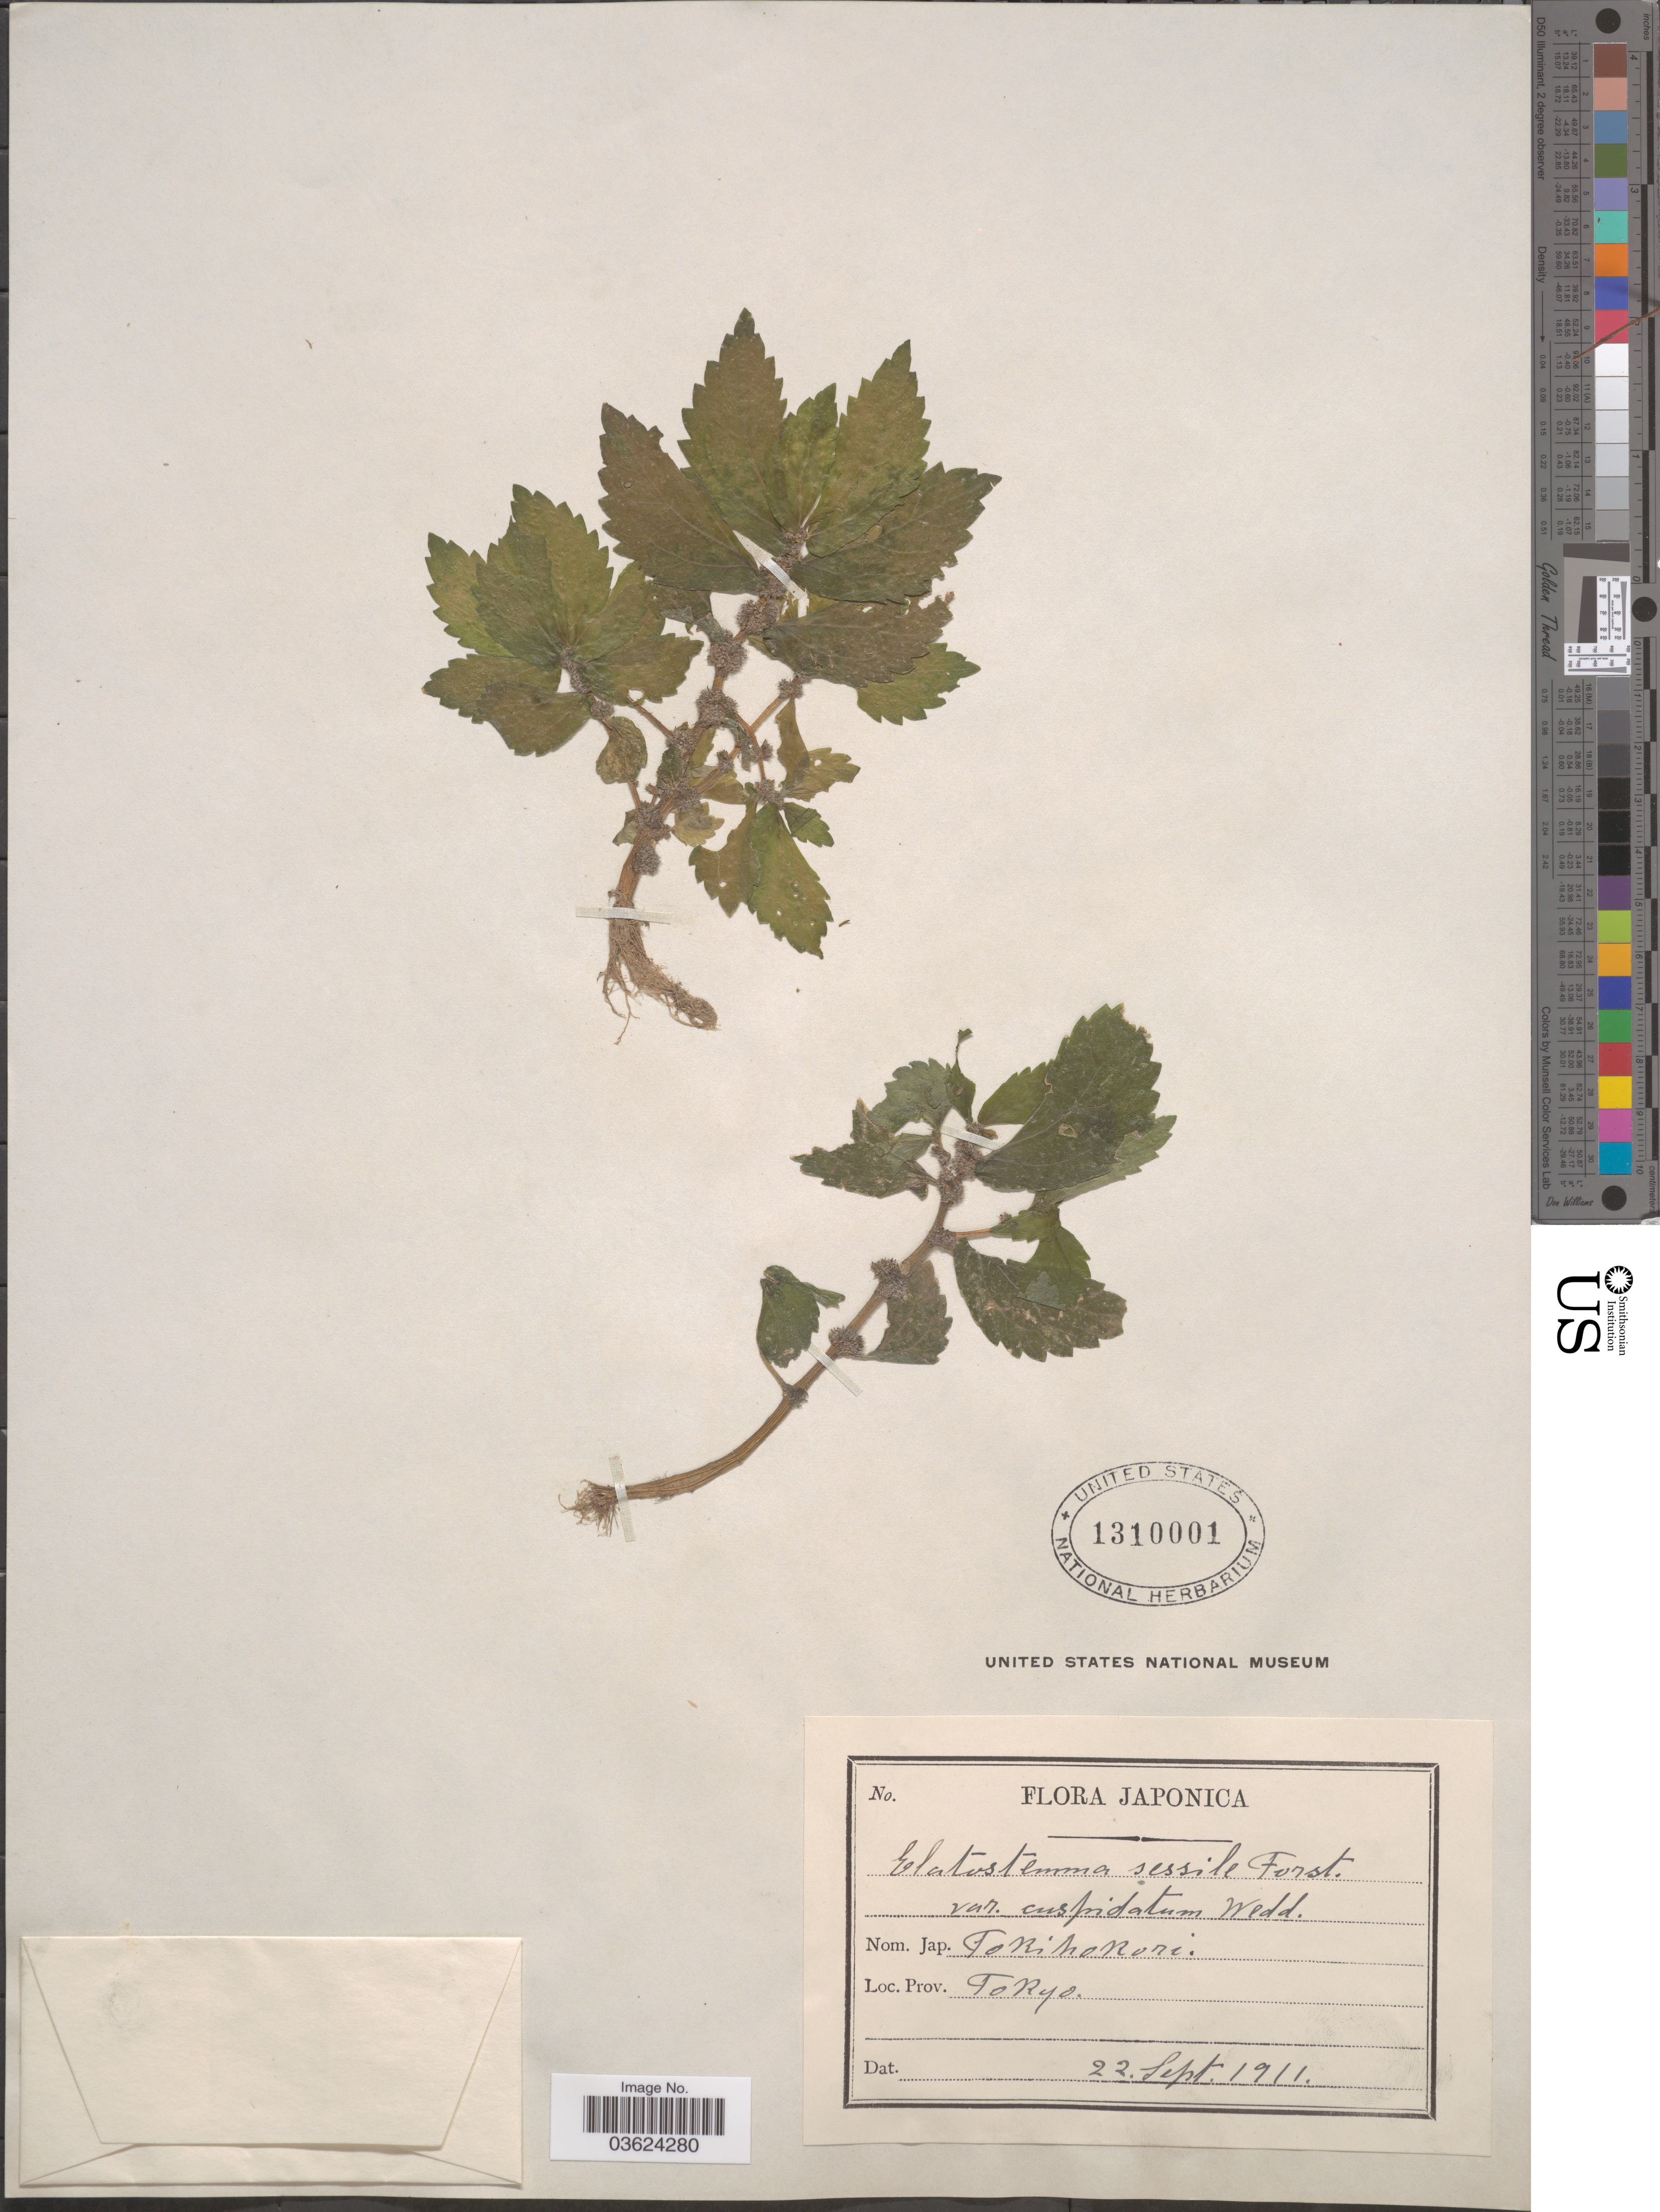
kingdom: Plantae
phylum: Tracheophyta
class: Magnoliopsida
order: Rosales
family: Urticaceae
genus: Elatostema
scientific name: Elatostema sessile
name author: J.R. Forst. & G. Forst.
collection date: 1911-09-22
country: Japan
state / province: Tokyo, Federal City of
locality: Prov. Tokyo.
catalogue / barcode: US 1310001